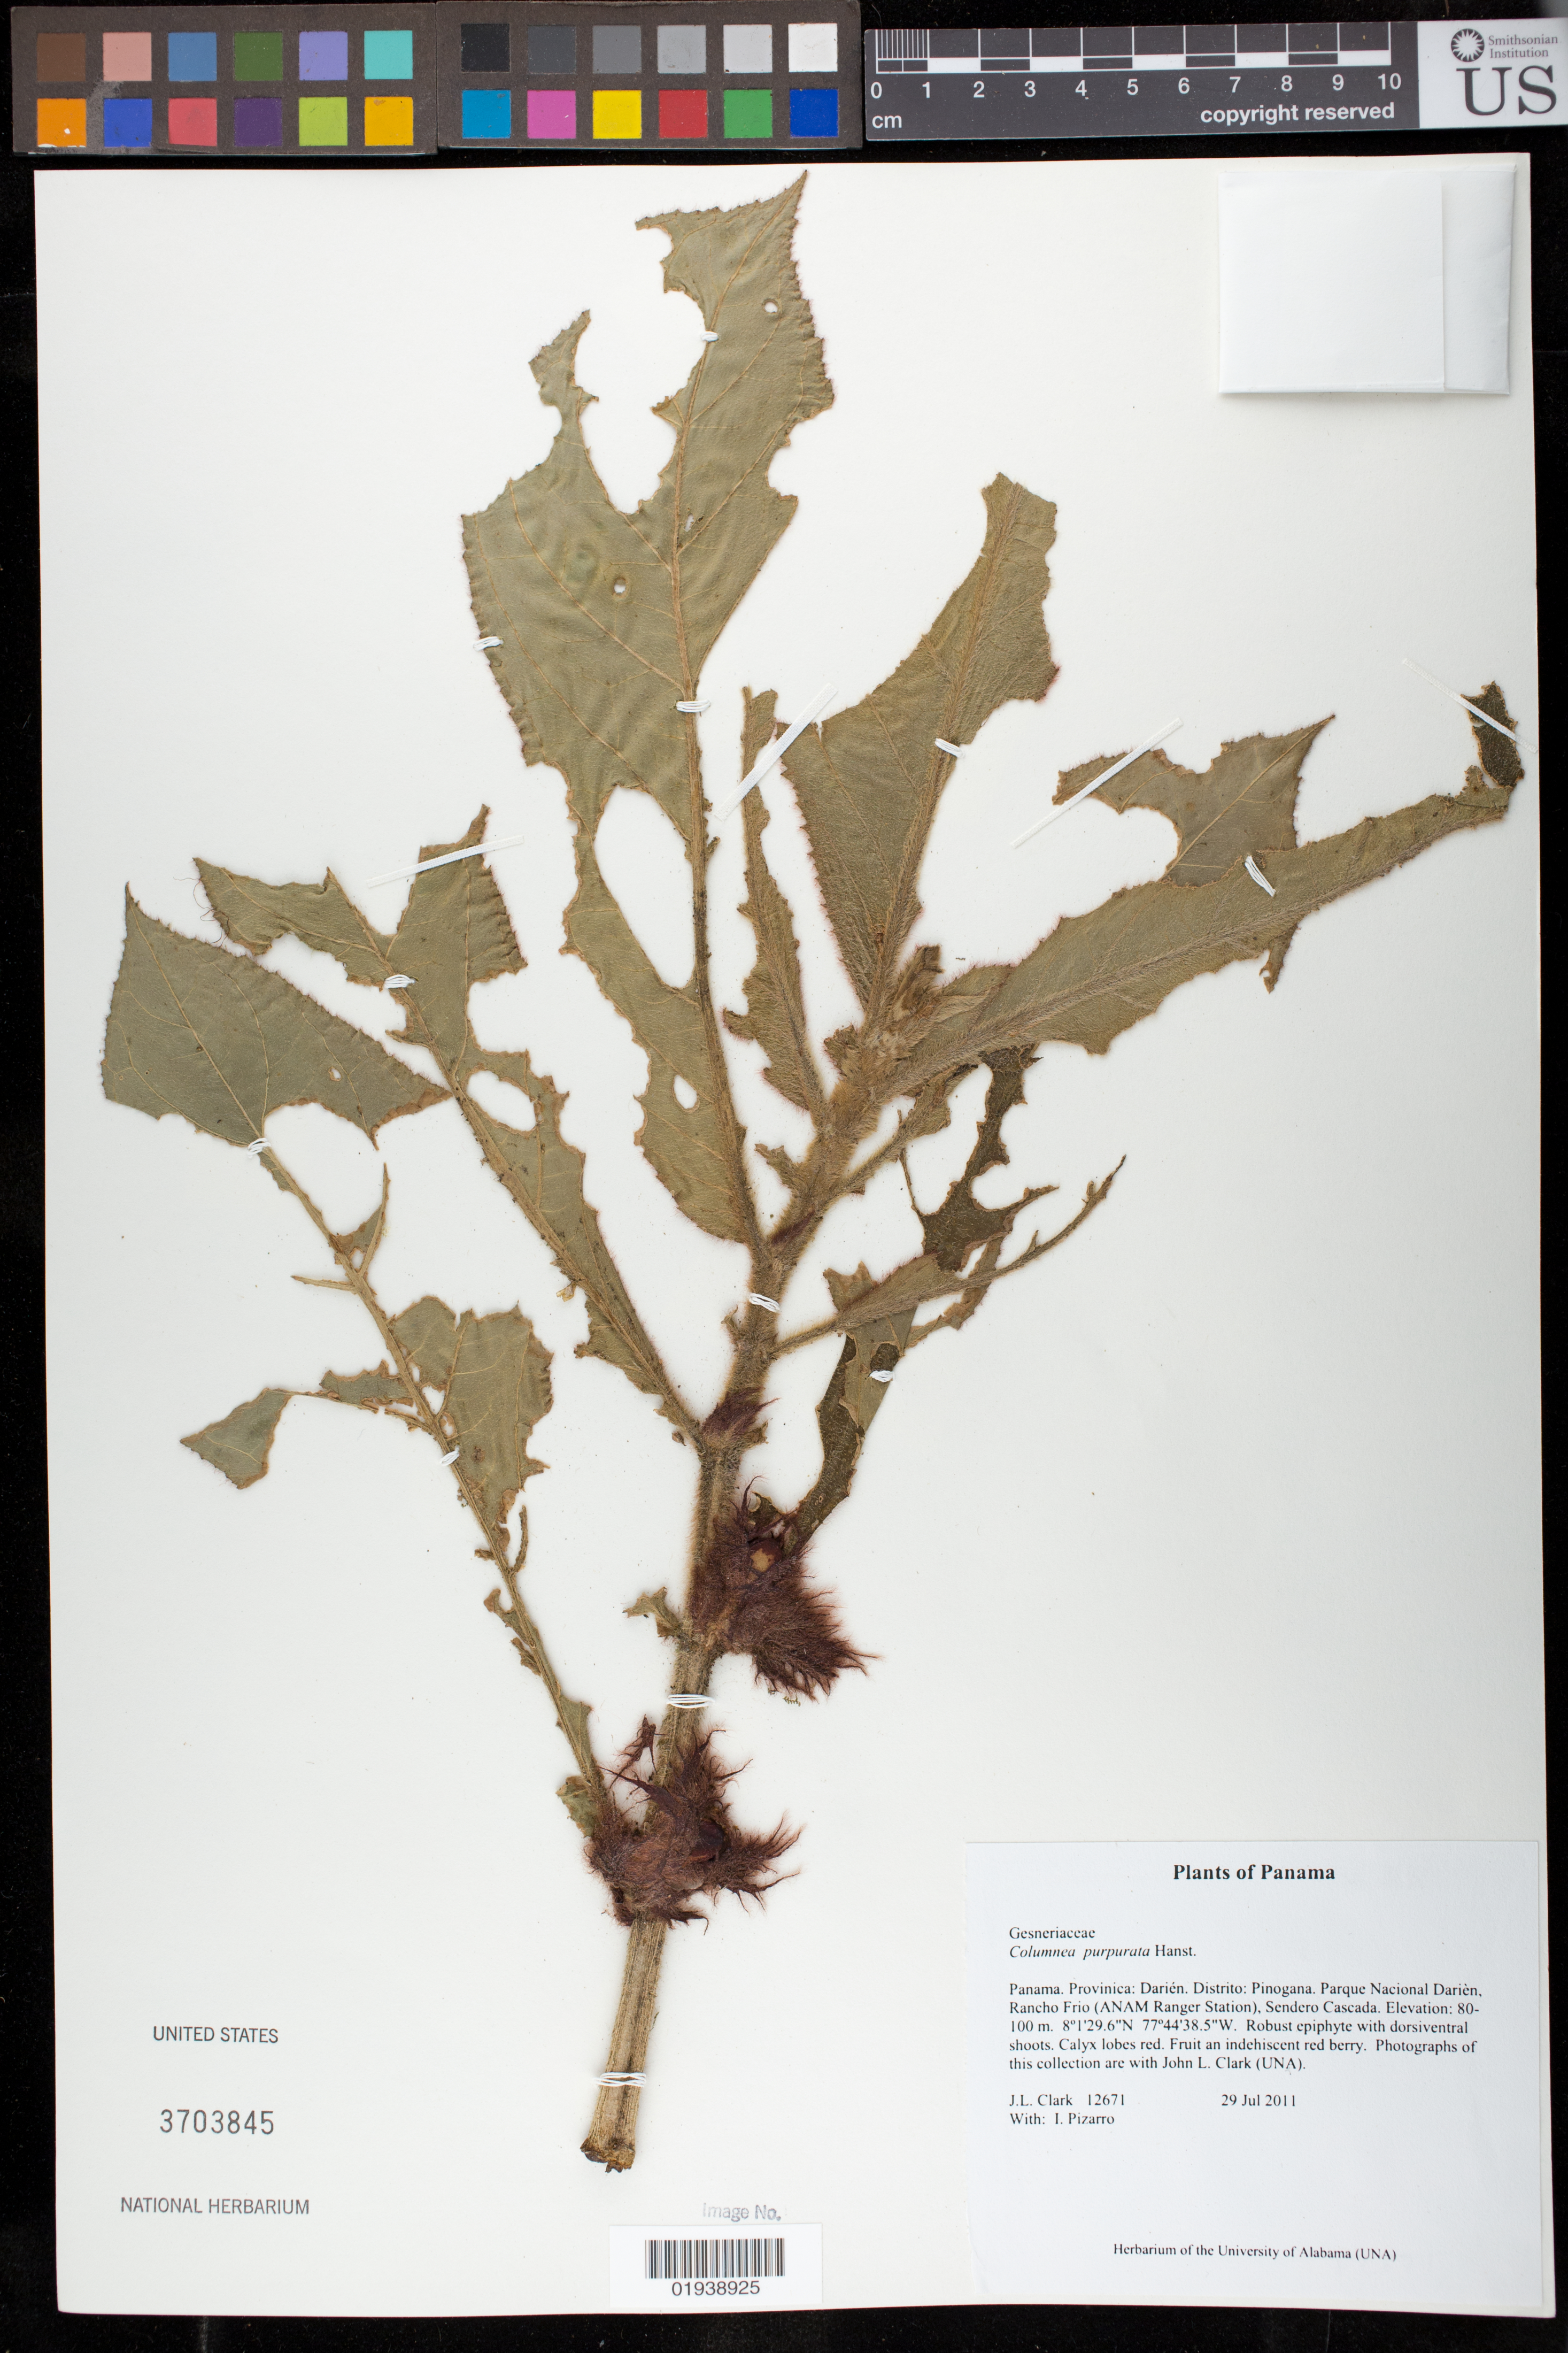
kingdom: Plantae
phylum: Tracheophyta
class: Magnoliopsida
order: Lamiales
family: Gesneriaceae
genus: Columnea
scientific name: Columnea purpurata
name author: Hanst.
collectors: J. L. Clark & I. Pizarro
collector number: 12671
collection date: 2011-07-29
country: Panama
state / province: Darién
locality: Distrito Pinogana. Parque Nacional Darién. Rancho Frio (ANAM Ranger Station), Sendero Cascada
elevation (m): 80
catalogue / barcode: US 3703845